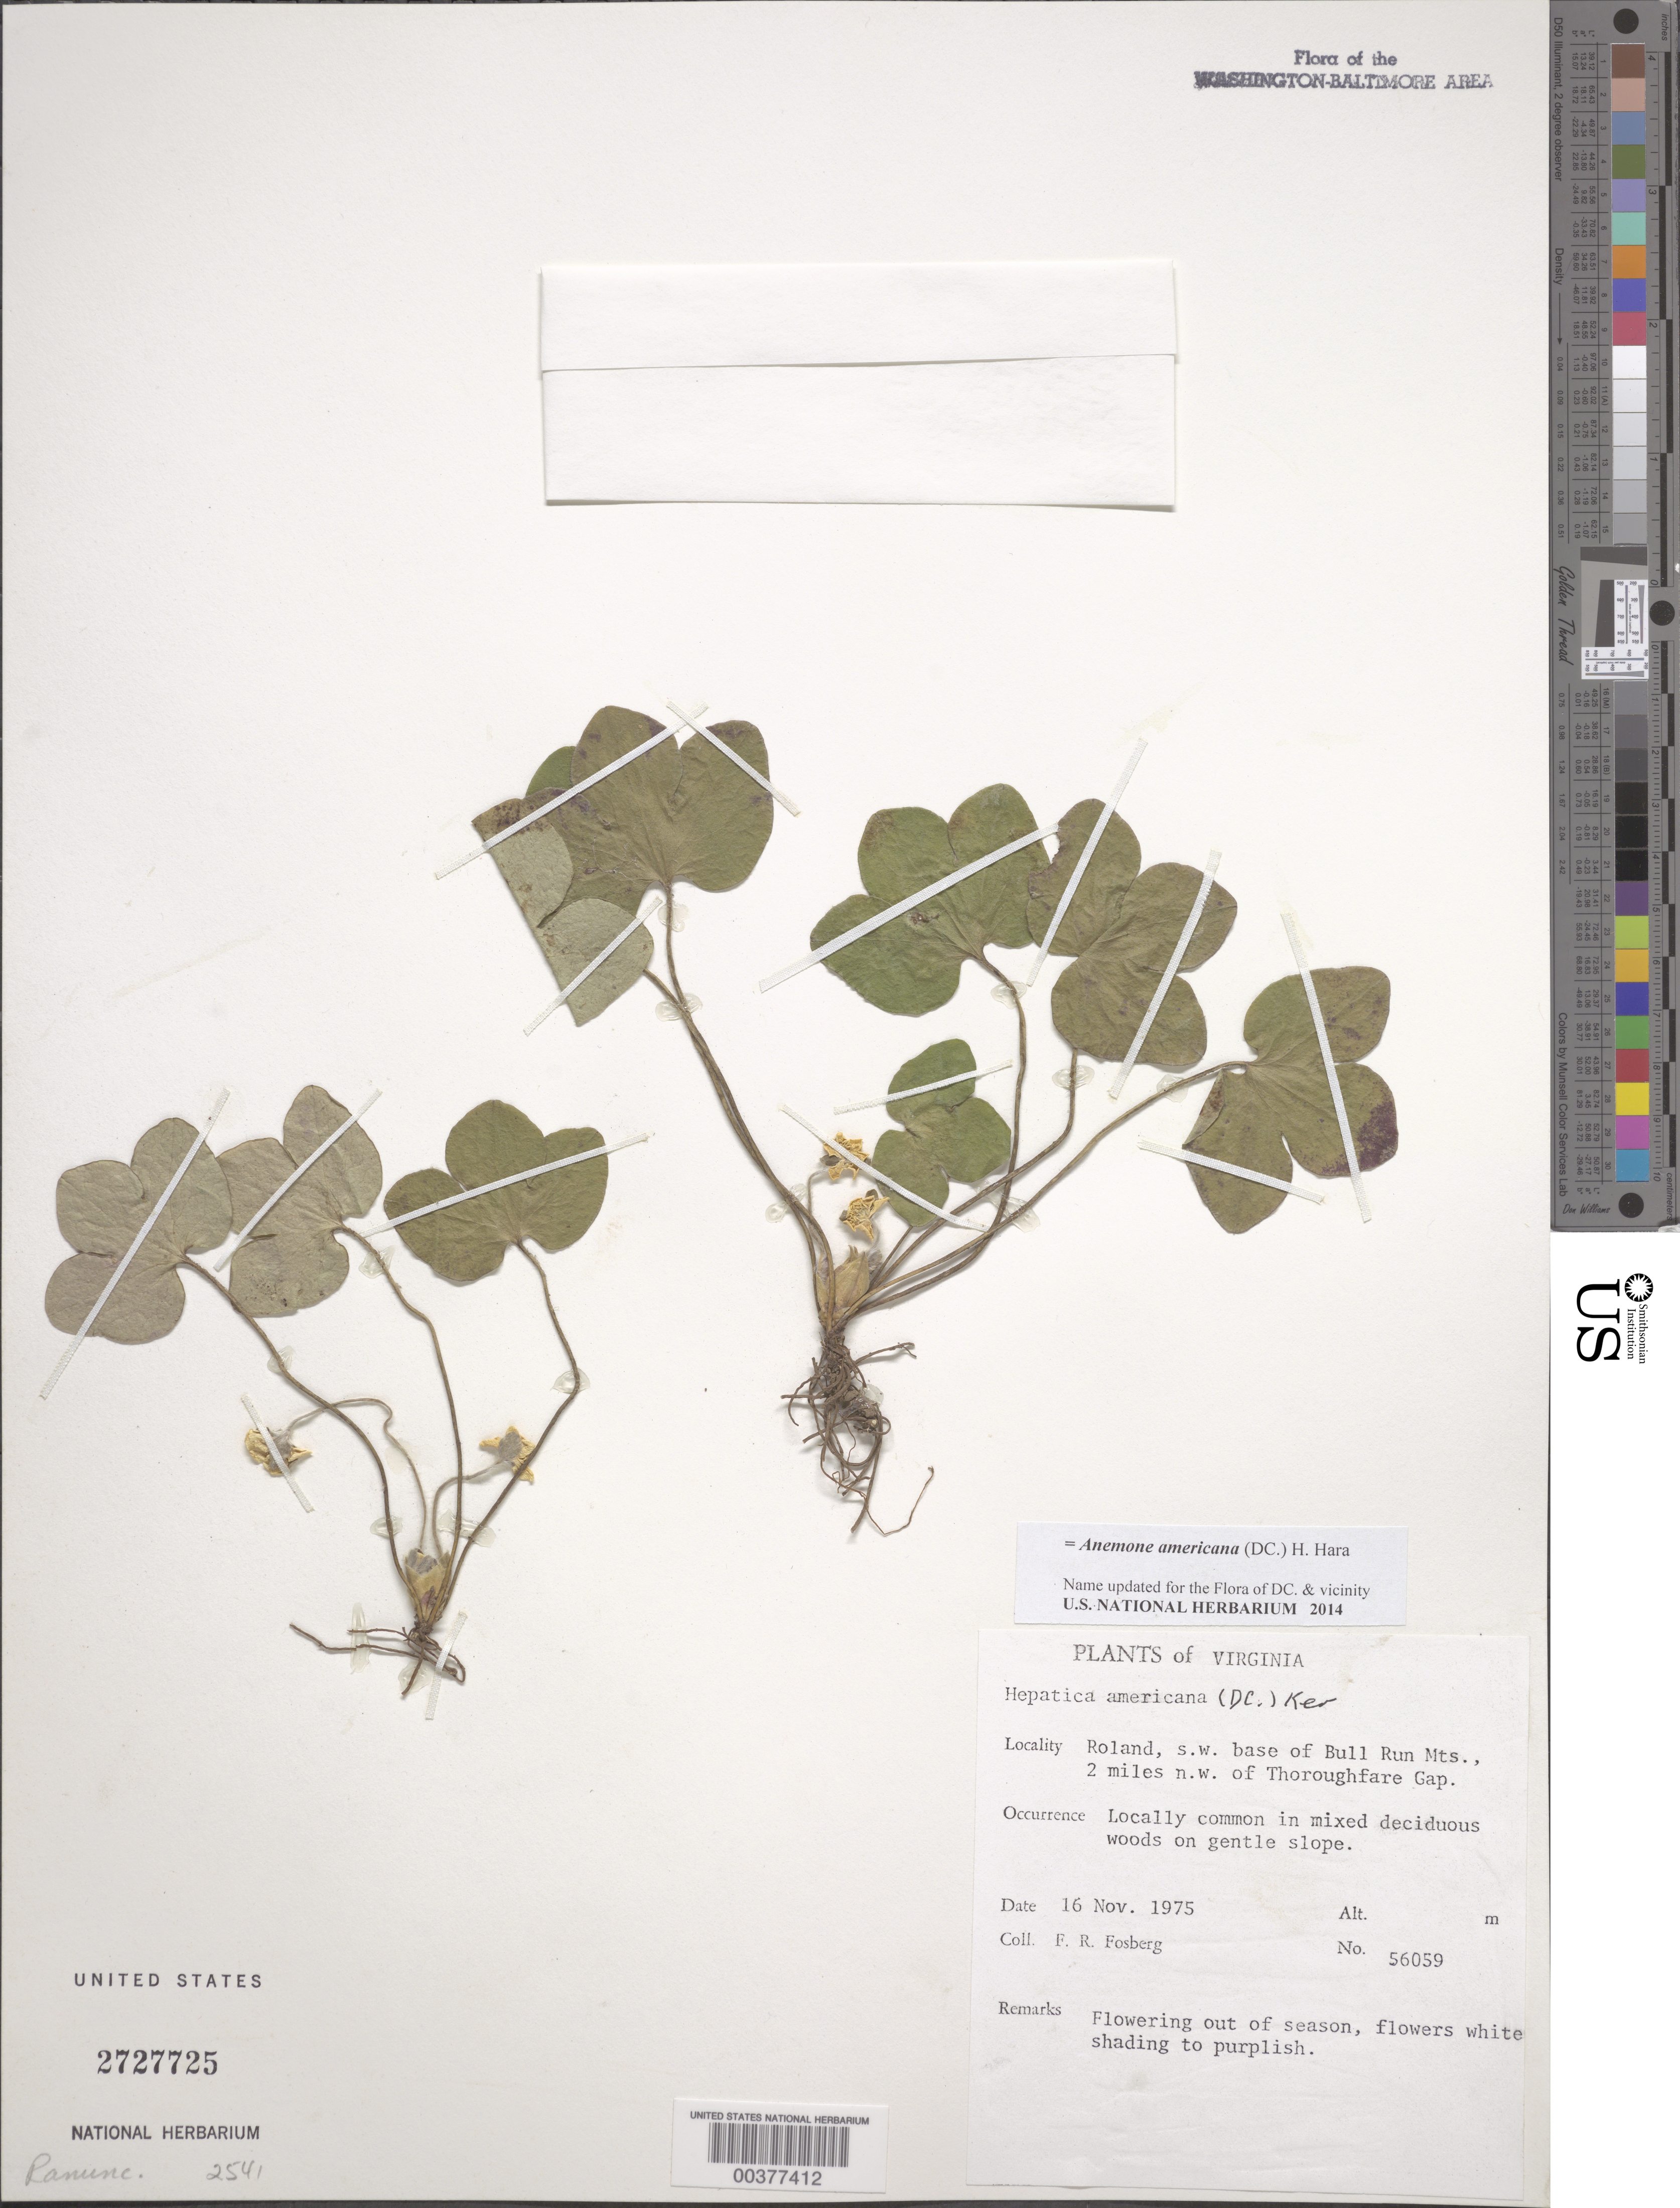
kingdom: Plantae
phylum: Tracheophyta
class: Magnoliopsida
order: Ranunculales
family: Ranunculaceae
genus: Hepatica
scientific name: Hepatica americana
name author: (DC.) Ker Gawl.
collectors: F. R. Fosberg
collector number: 56059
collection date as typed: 16 Nov 1975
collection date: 1975-11-16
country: United States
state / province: Virginia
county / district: Fauquier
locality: Rolland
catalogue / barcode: US 2727725